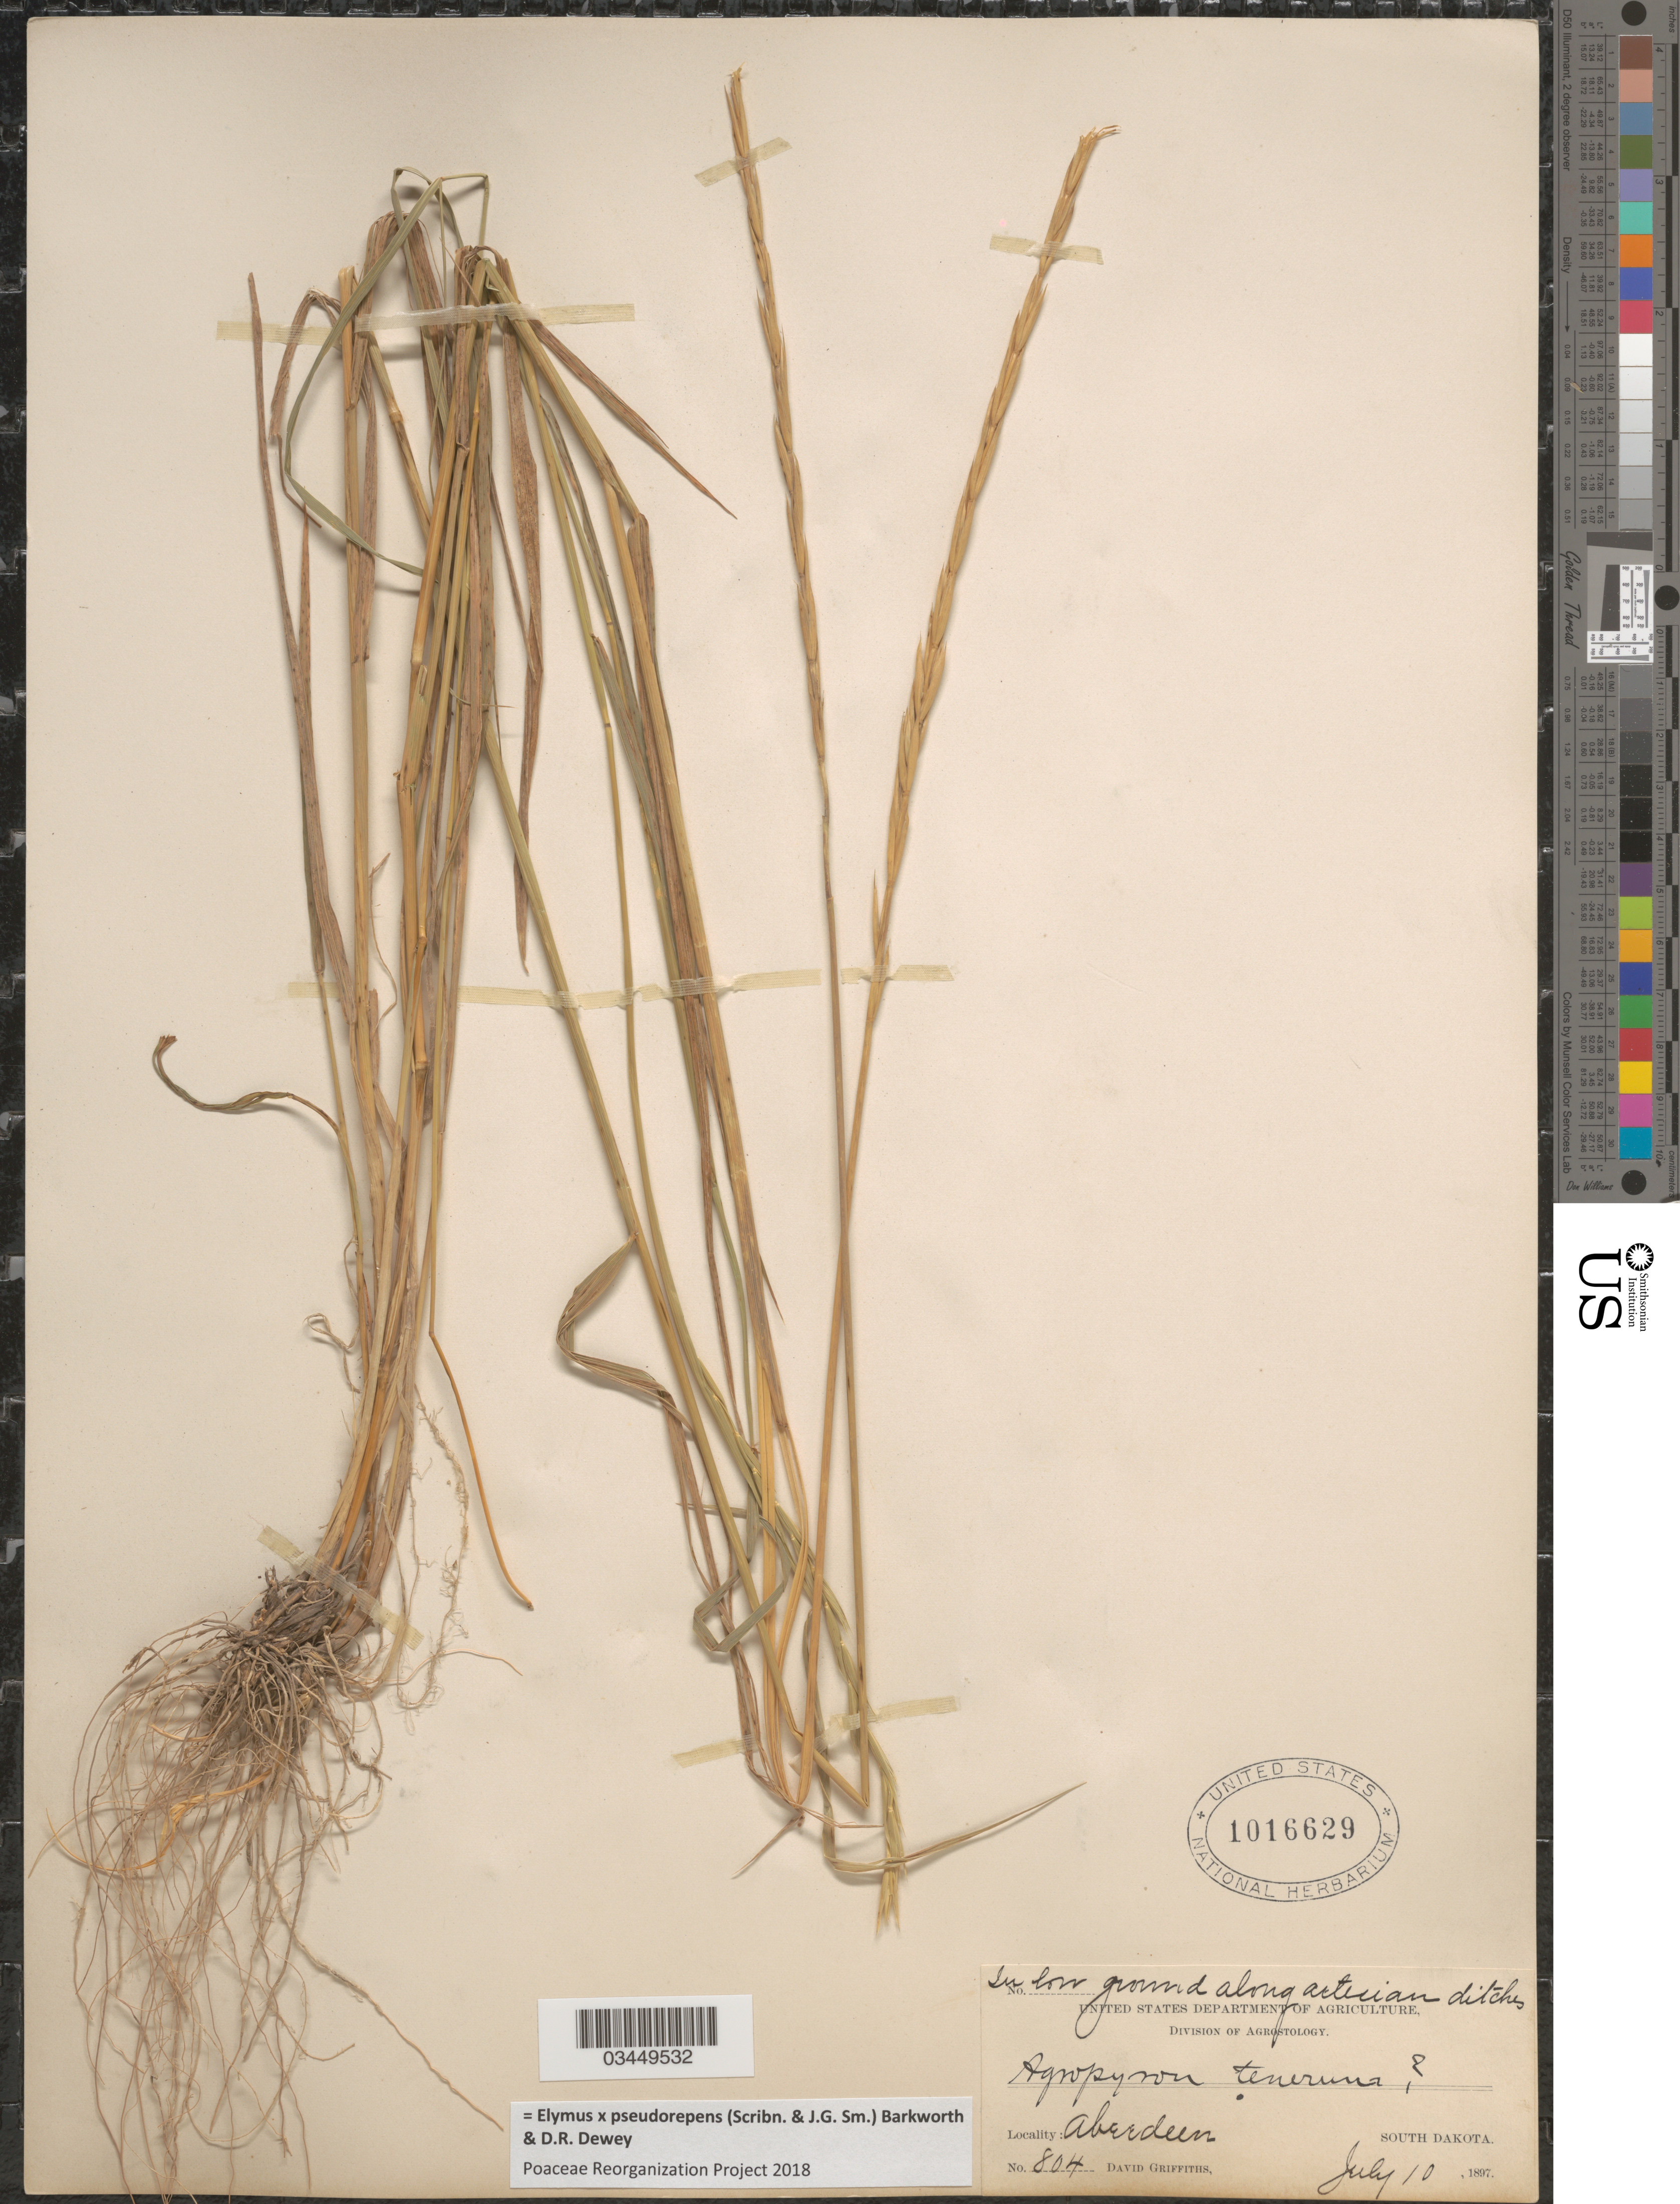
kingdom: Plantae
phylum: Tracheophyta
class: Liliopsida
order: Poales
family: Poaceae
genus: Elymus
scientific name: Elymus x pseudorepens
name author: (Scribn. & J.G. Sm.) Barkworth & Dewey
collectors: D. Griffiths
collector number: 804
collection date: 1897-07-10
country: United States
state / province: South Dakota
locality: Aberdeen.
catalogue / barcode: US 1016629